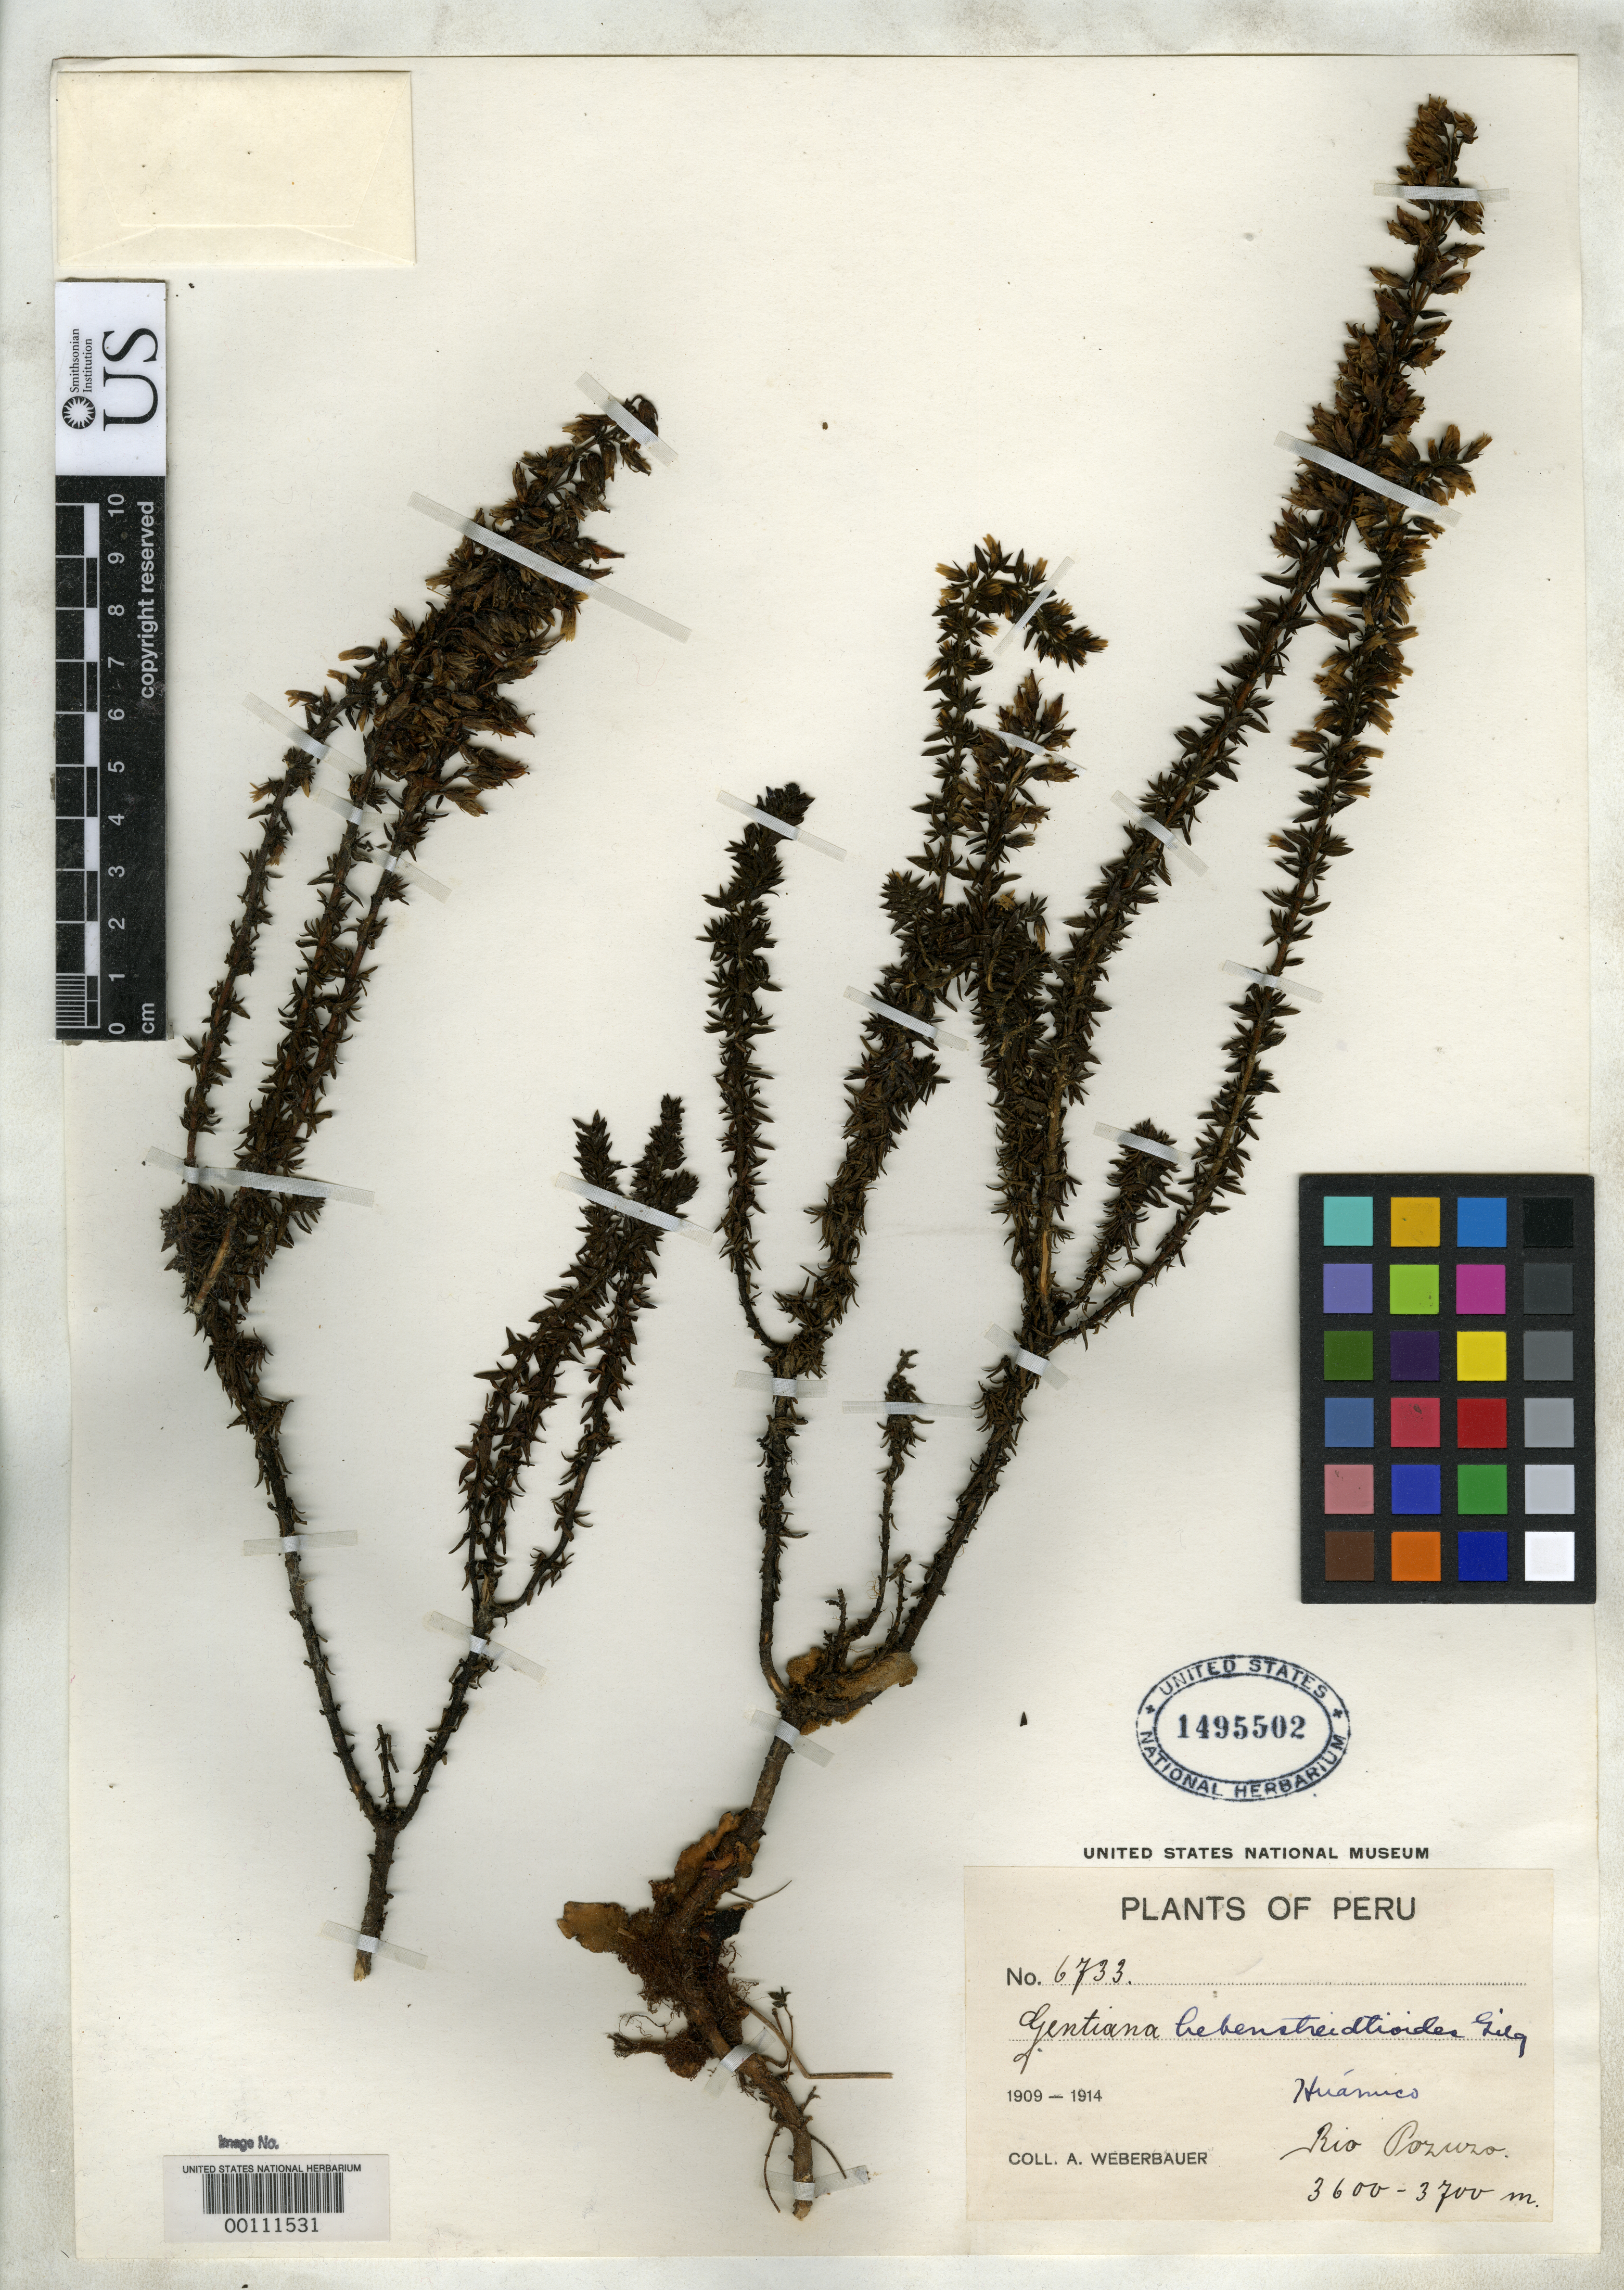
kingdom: Plantae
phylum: Tracheophyta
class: Magnoliopsida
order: Gentianales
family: Gentianaceae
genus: Gentiana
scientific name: Gentiana hebenstreidtioides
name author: Gilg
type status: Isotype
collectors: A. Weberbauer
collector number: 6733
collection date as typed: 1909 to -- --- 1914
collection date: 1909/1914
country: Peru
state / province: Huánuco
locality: Río Pozuzo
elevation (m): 3600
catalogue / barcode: US 1495502